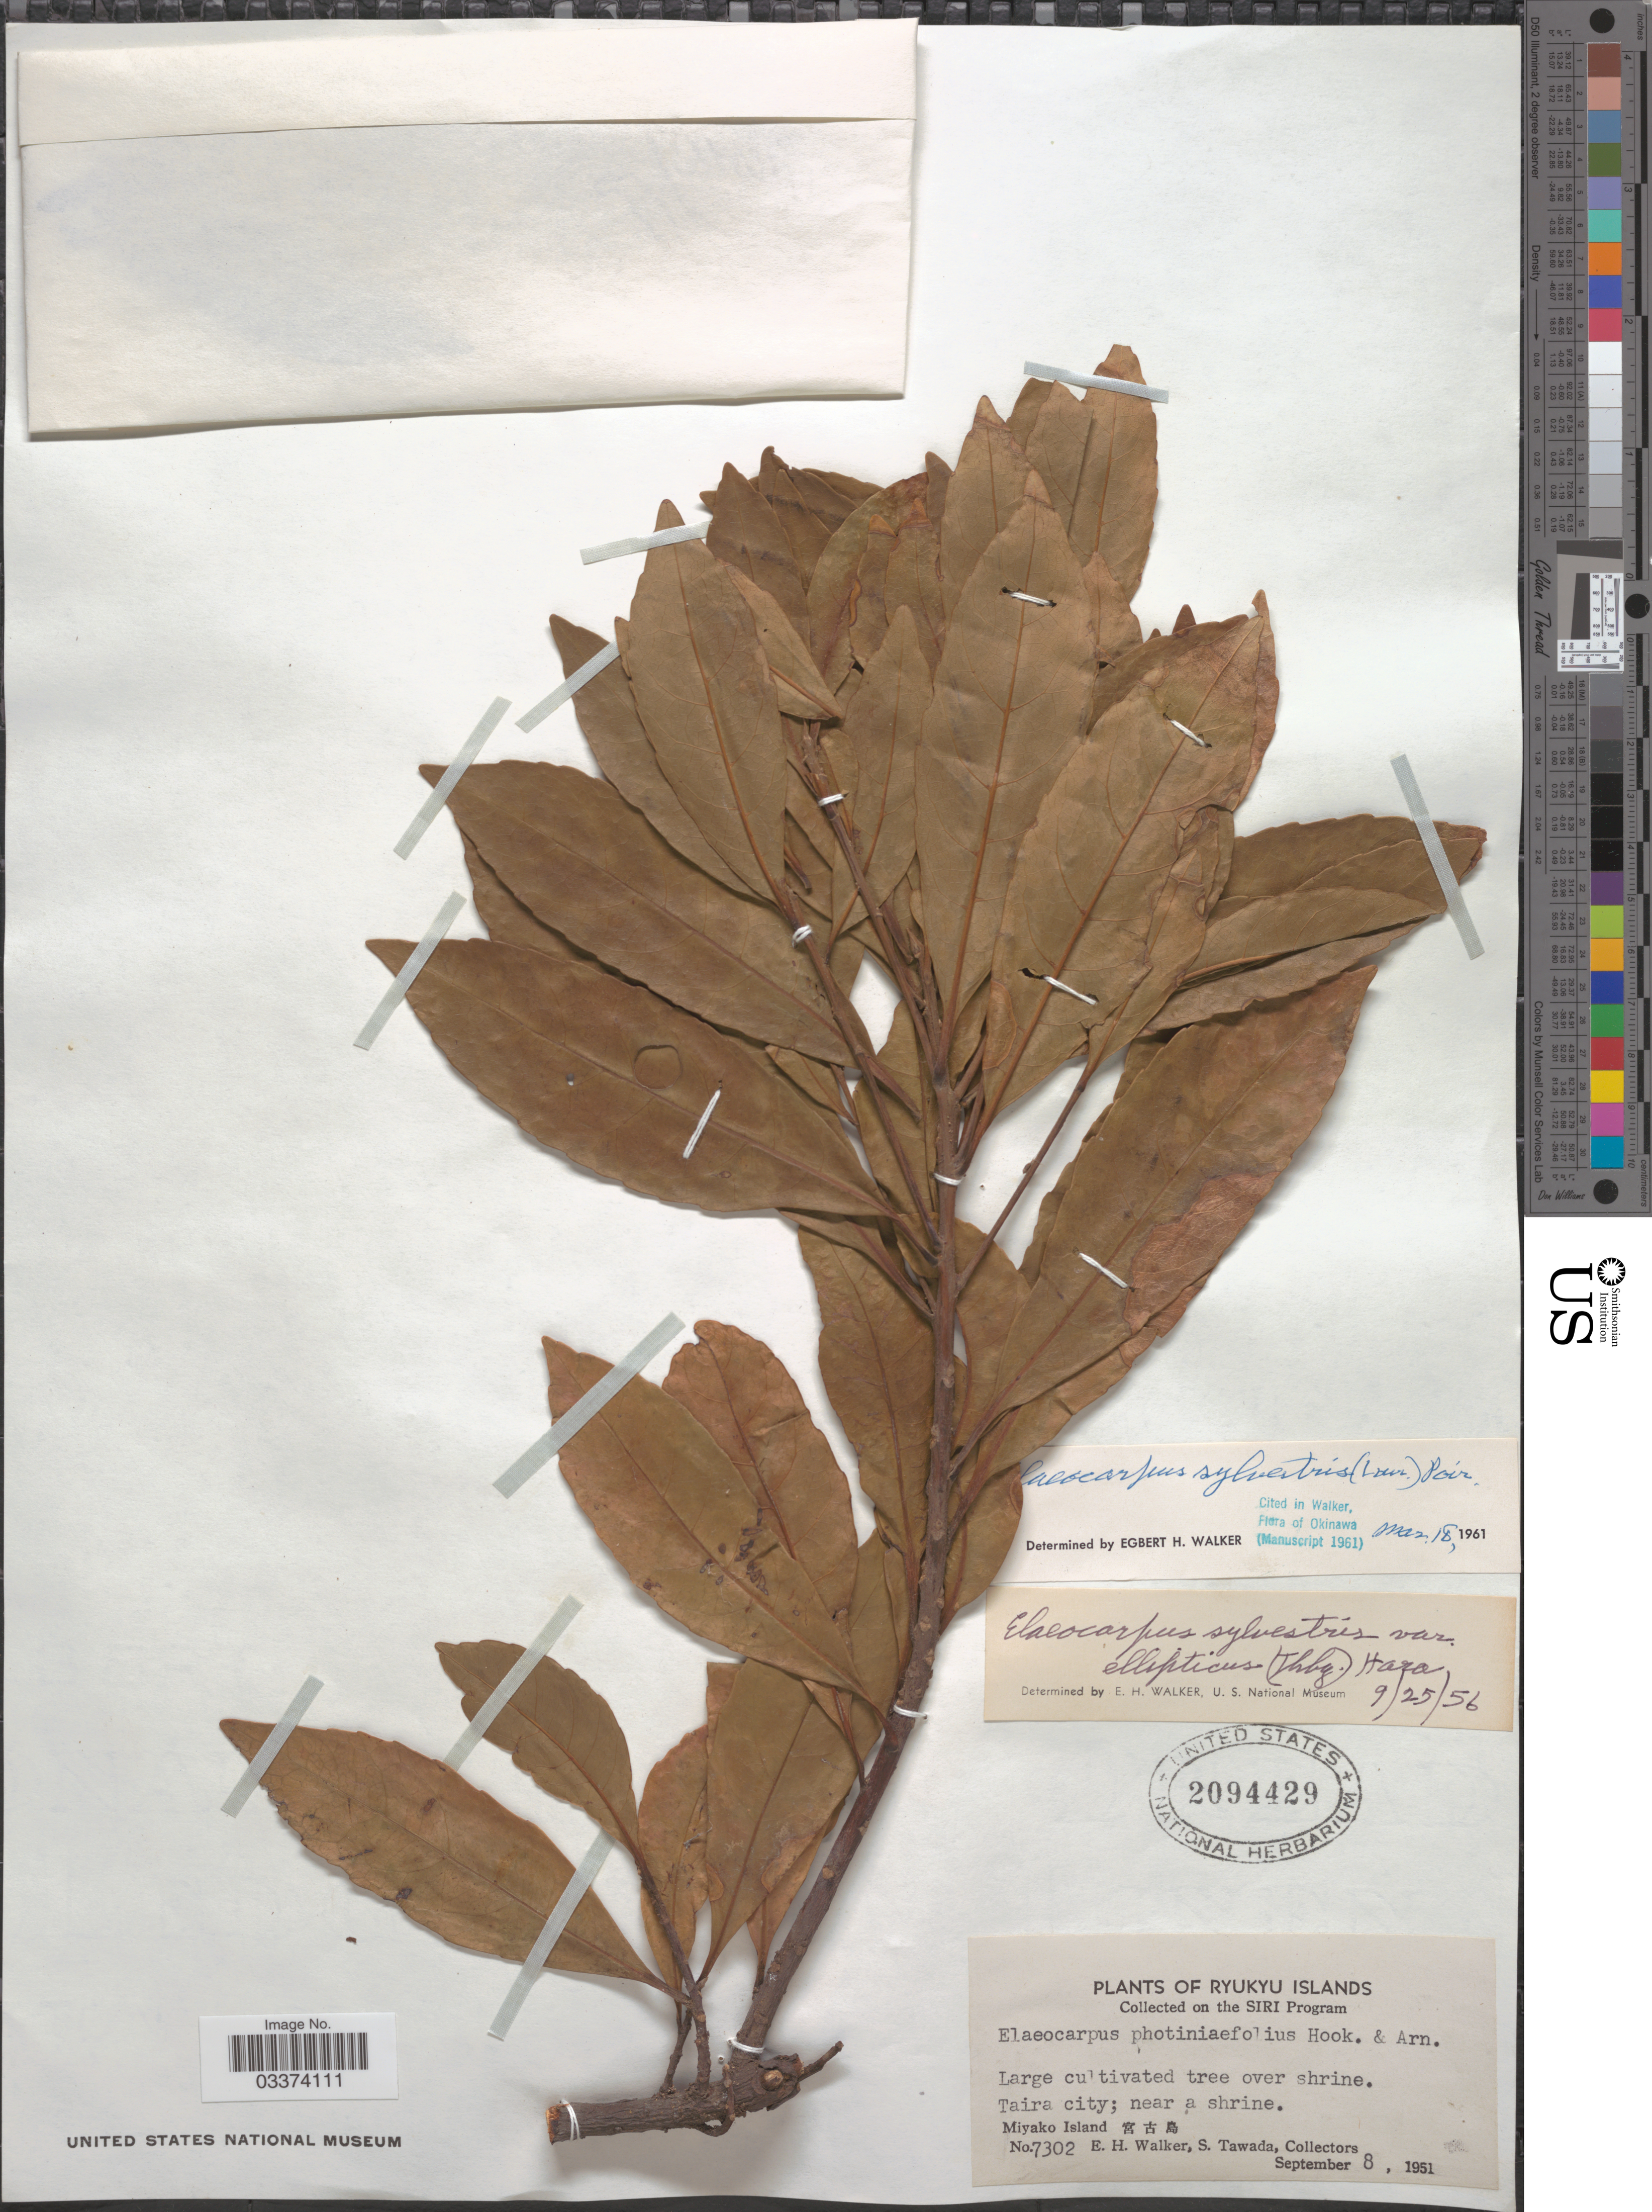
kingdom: Plantae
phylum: Tracheophyta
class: Magnoliopsida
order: Oxalidales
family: Elaeocarpaceae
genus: Elaeocarpus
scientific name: Elaeocarpus sylvestris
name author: (Lour.) Poir.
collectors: E. H. Walker & S. Tawada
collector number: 7302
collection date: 1951-09-08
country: Japan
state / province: Okinawa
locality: Ryukyu Islands. Taira city; near a shrine. Miyako Island X.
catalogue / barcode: US 2094429